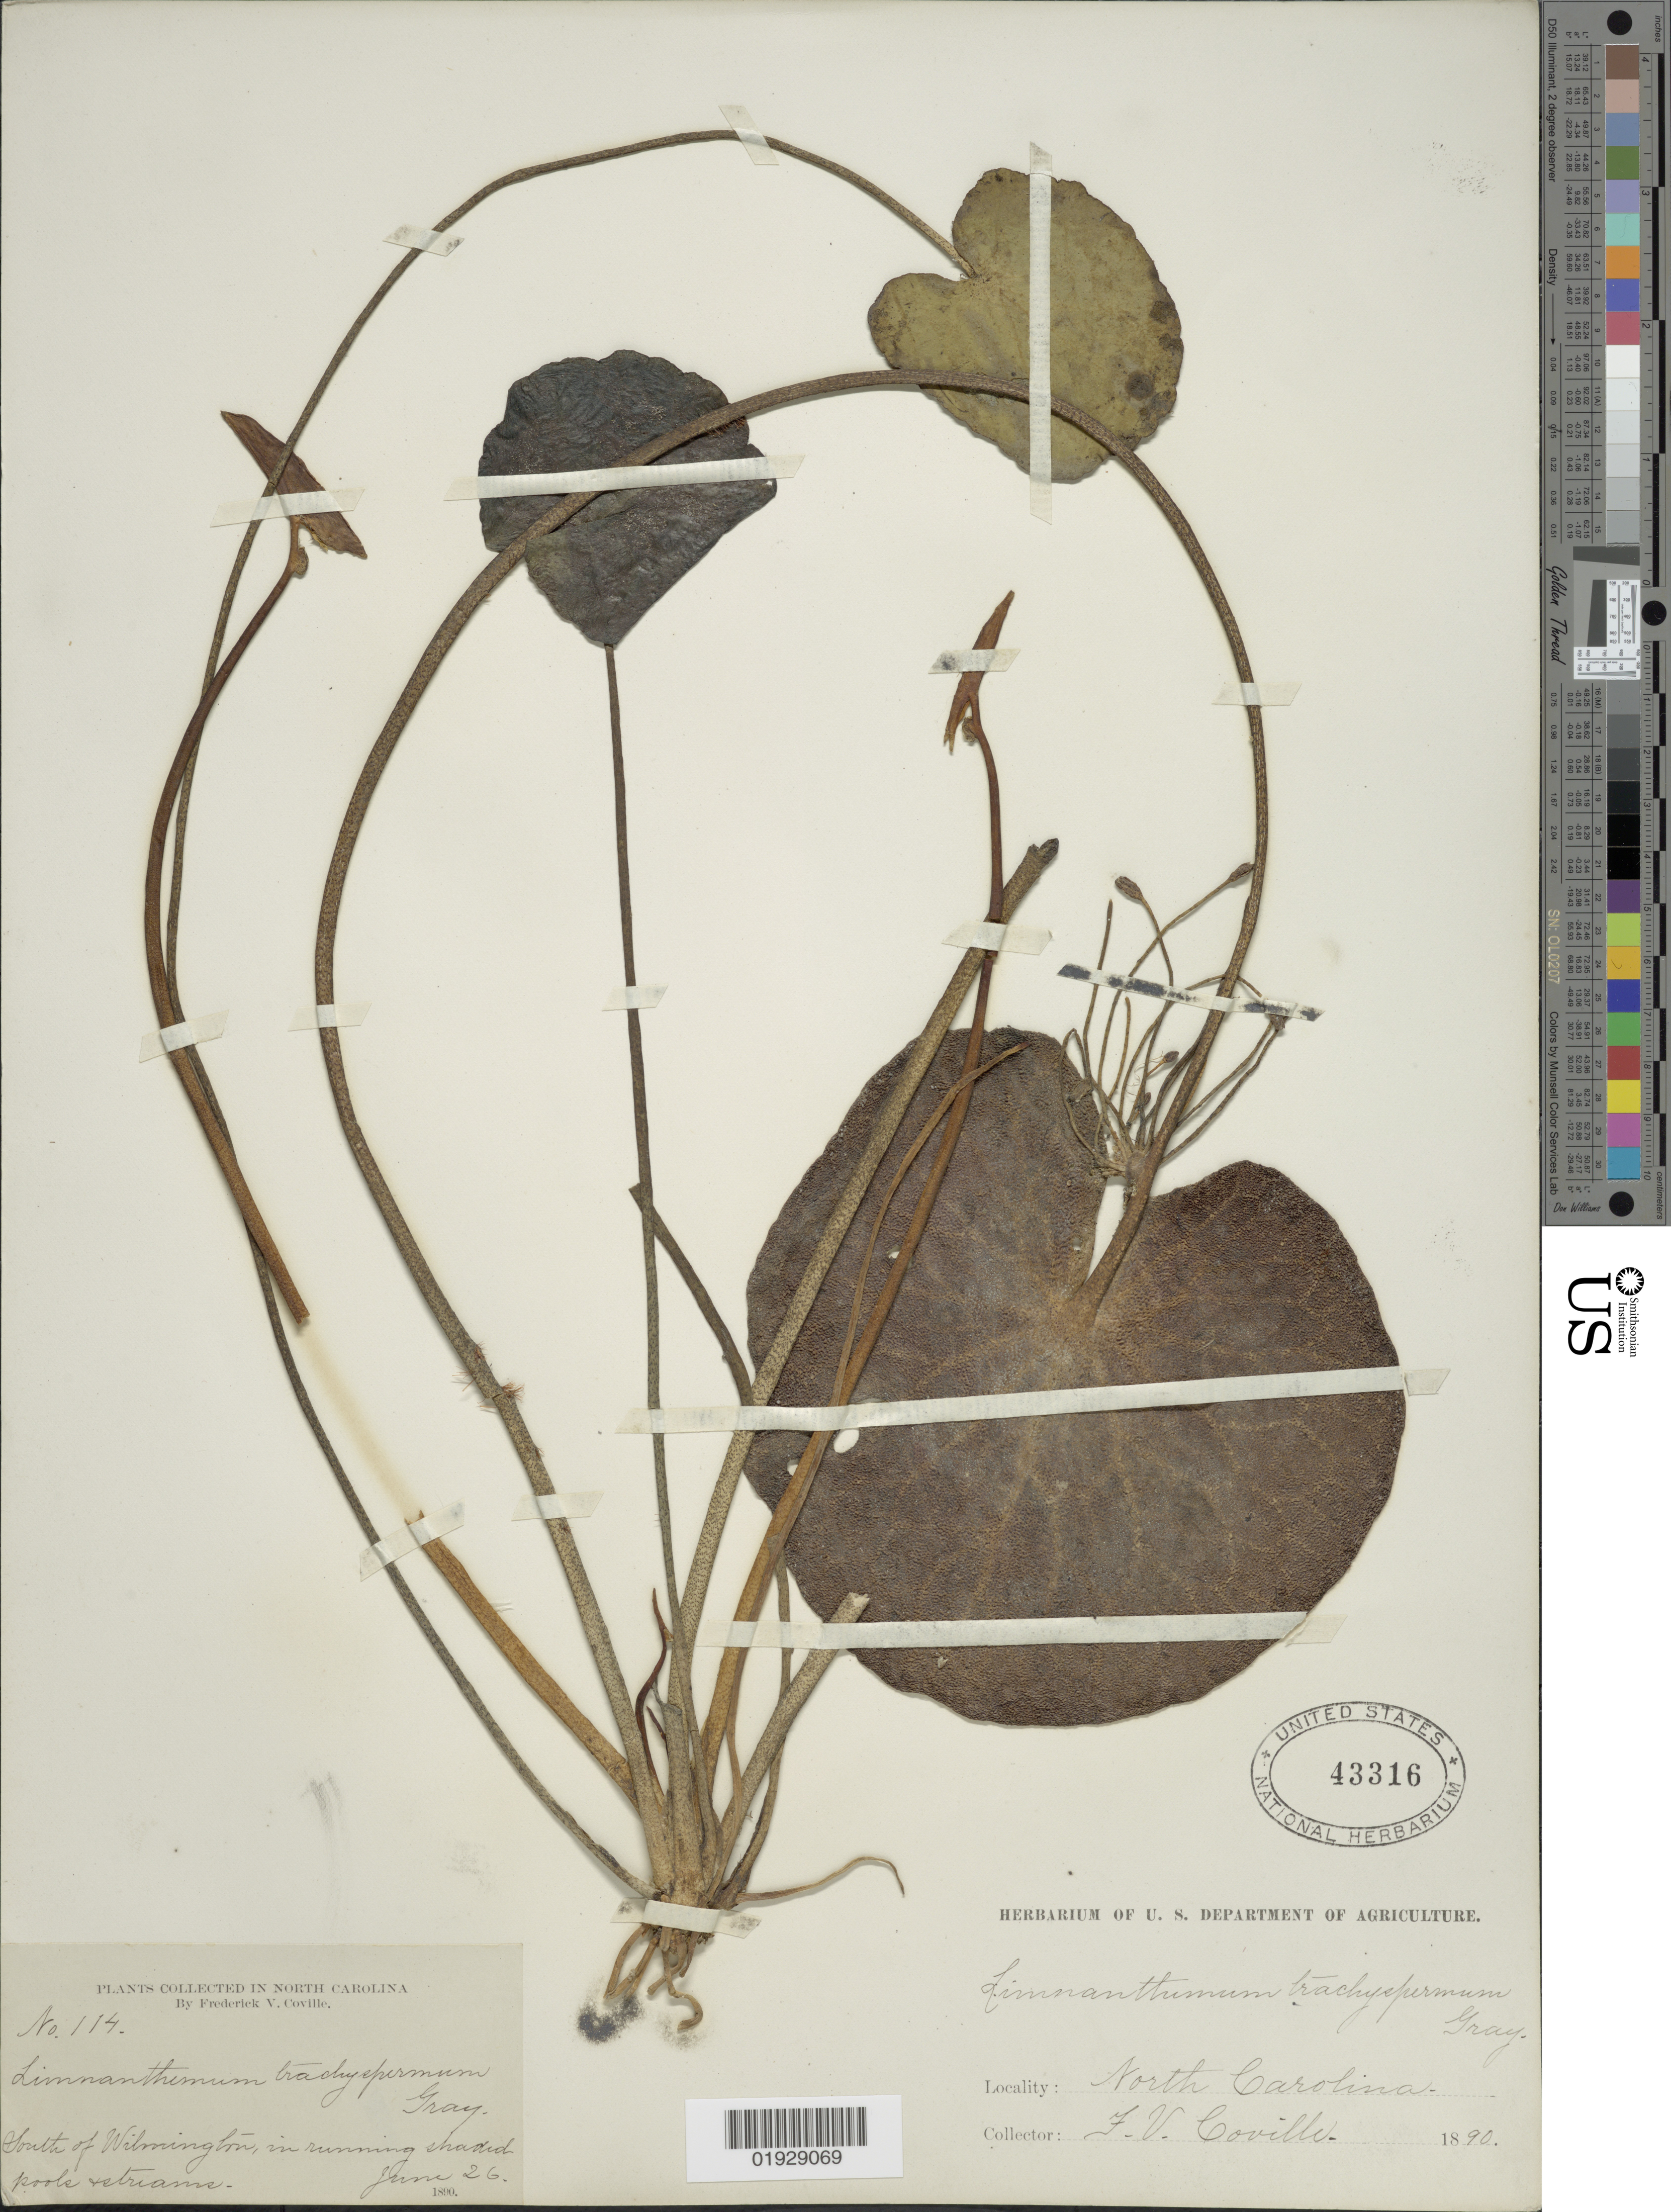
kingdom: Plantae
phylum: Tracheophyta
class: Magnoliopsida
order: Asterales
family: Menyanthaceae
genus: Nymphoides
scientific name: Nymphoides aquatica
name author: (J.F. Gmel.) Kuntze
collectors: F. V. Coville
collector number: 114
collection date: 1890-06-26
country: United States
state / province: North Carolina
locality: South of Wilmington.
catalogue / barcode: US 43316